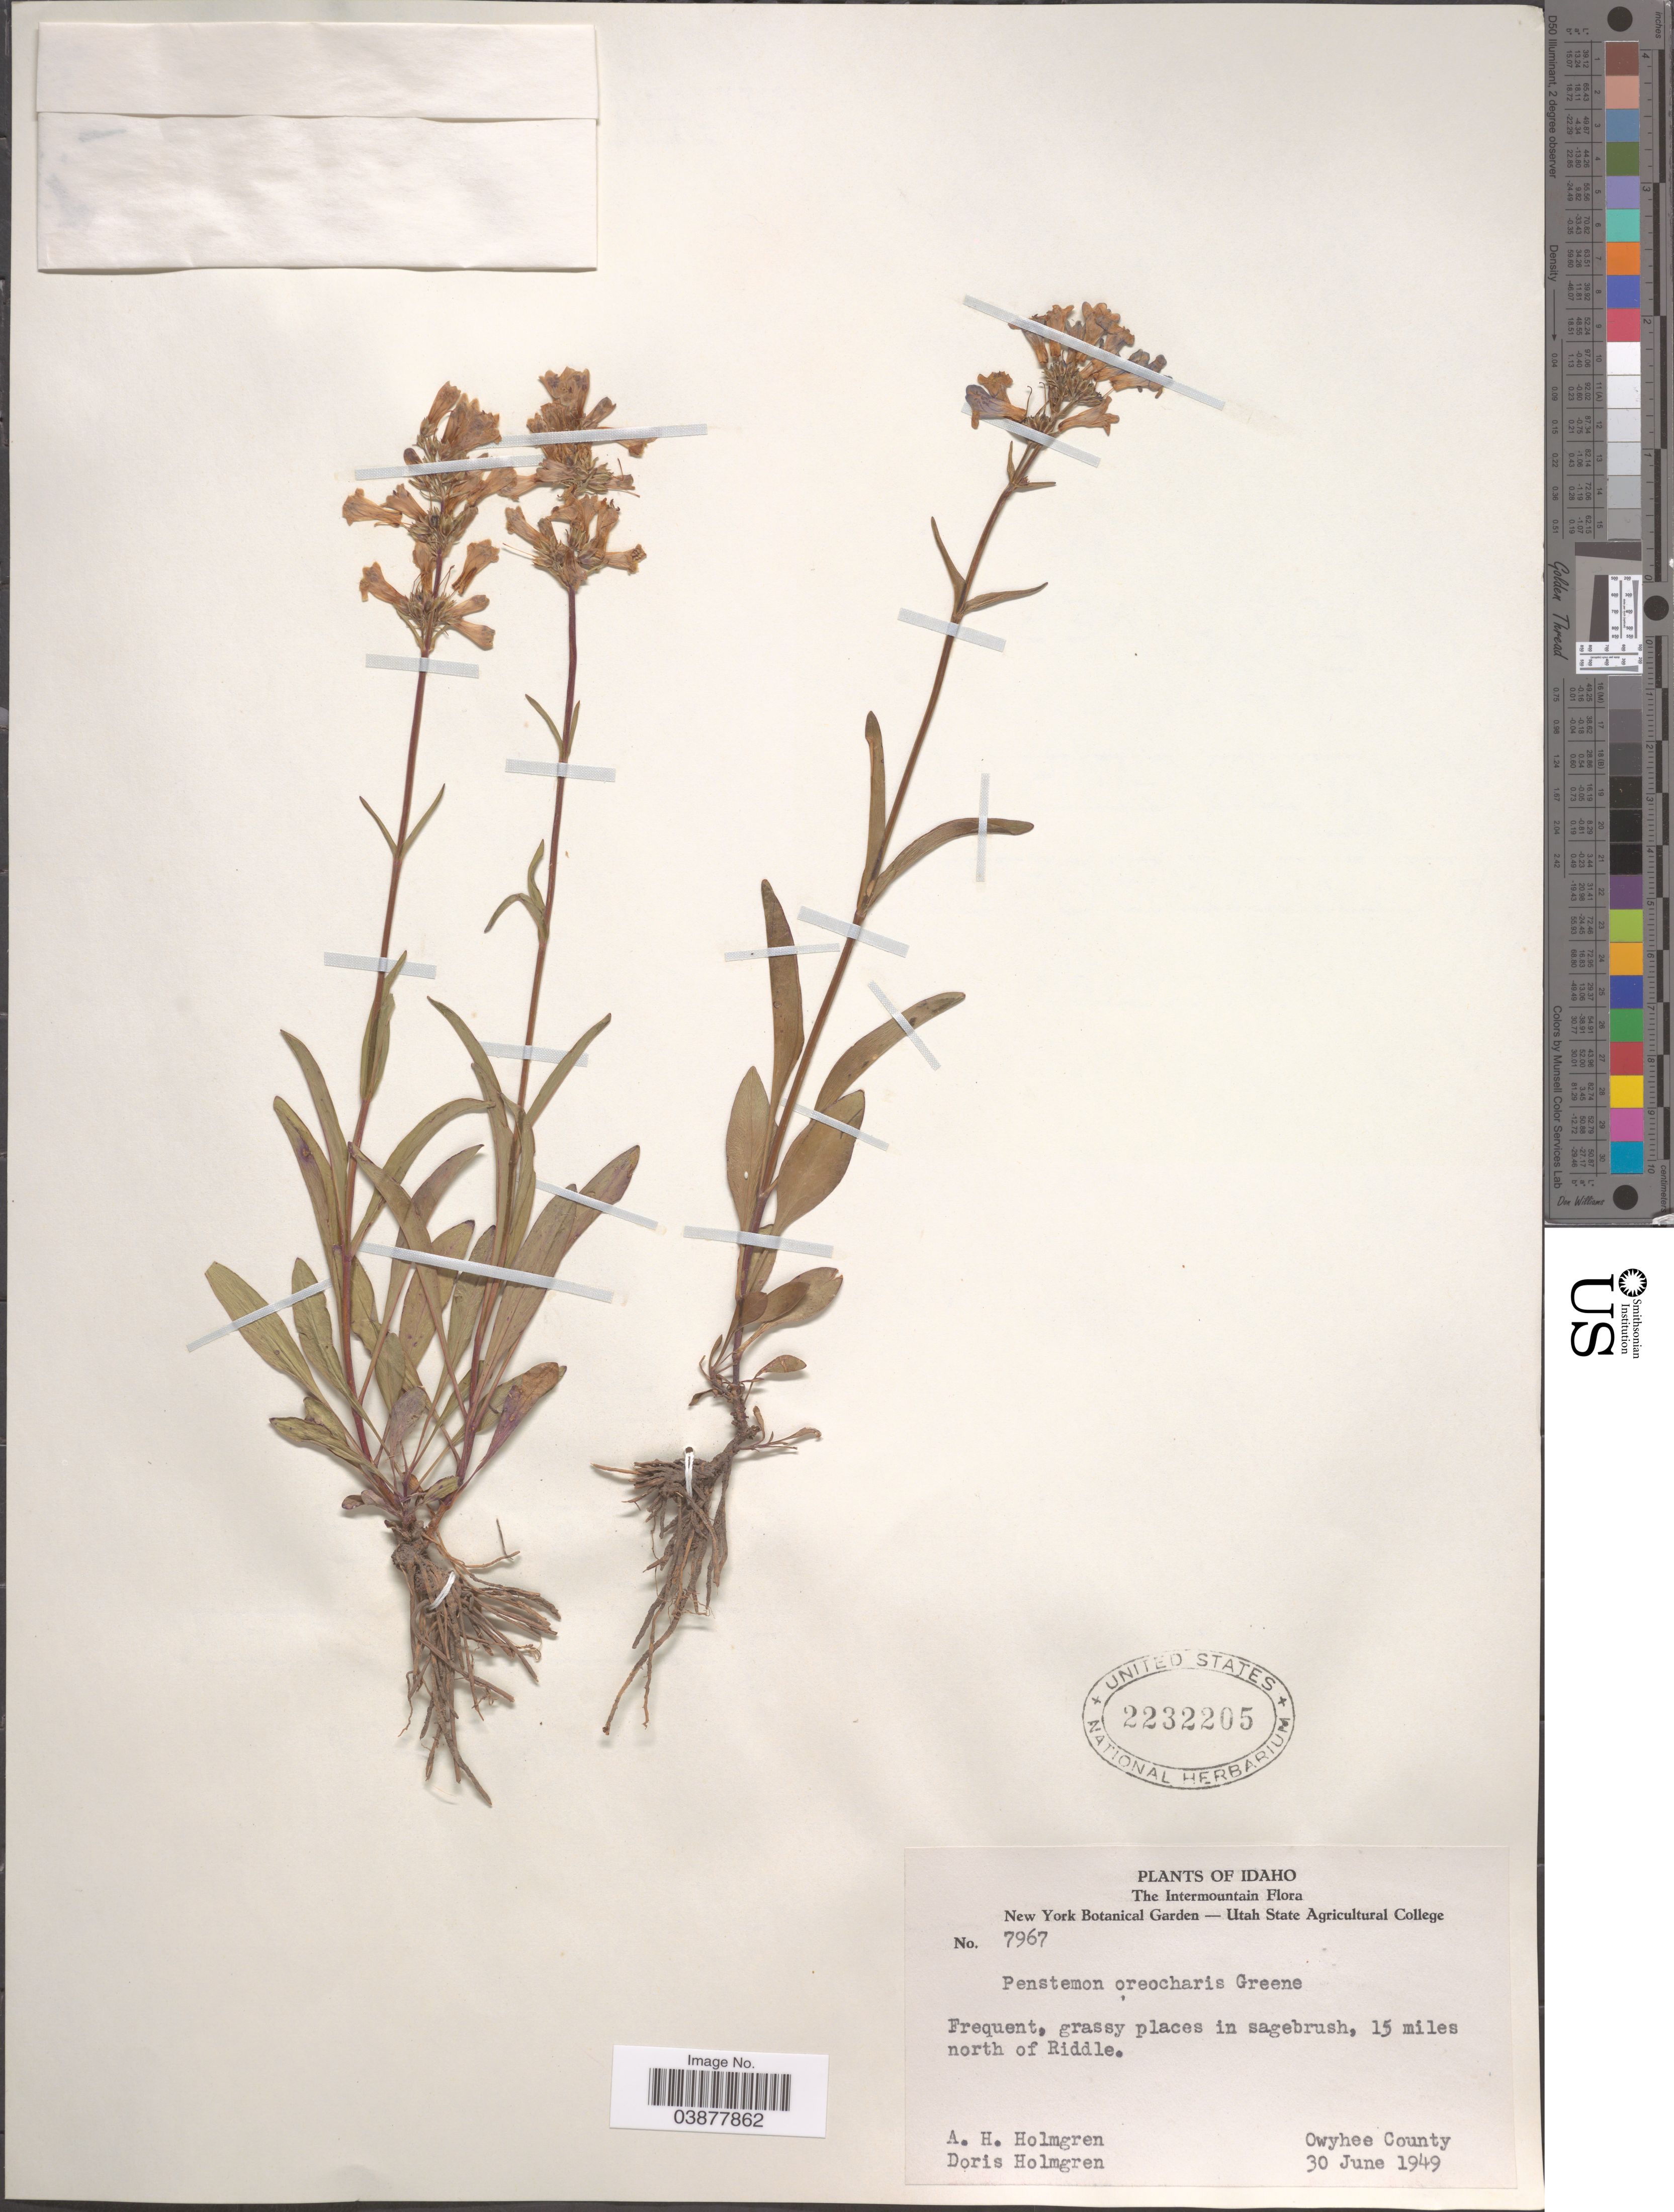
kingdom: Plantae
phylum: Tracheophyta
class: Magnoliopsida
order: Lamiales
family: Plantaginaceae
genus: Penstemon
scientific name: Penstemon rydbergii var. oreocharis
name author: (Greene) N.H. Holmgren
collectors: A. H. Holmgren & D. E. Holmgren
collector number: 7967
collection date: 1949-06-30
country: United States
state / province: Idaho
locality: The Intermountain. 15 miles north of Riddle. Owyhee County.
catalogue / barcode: US 2232205